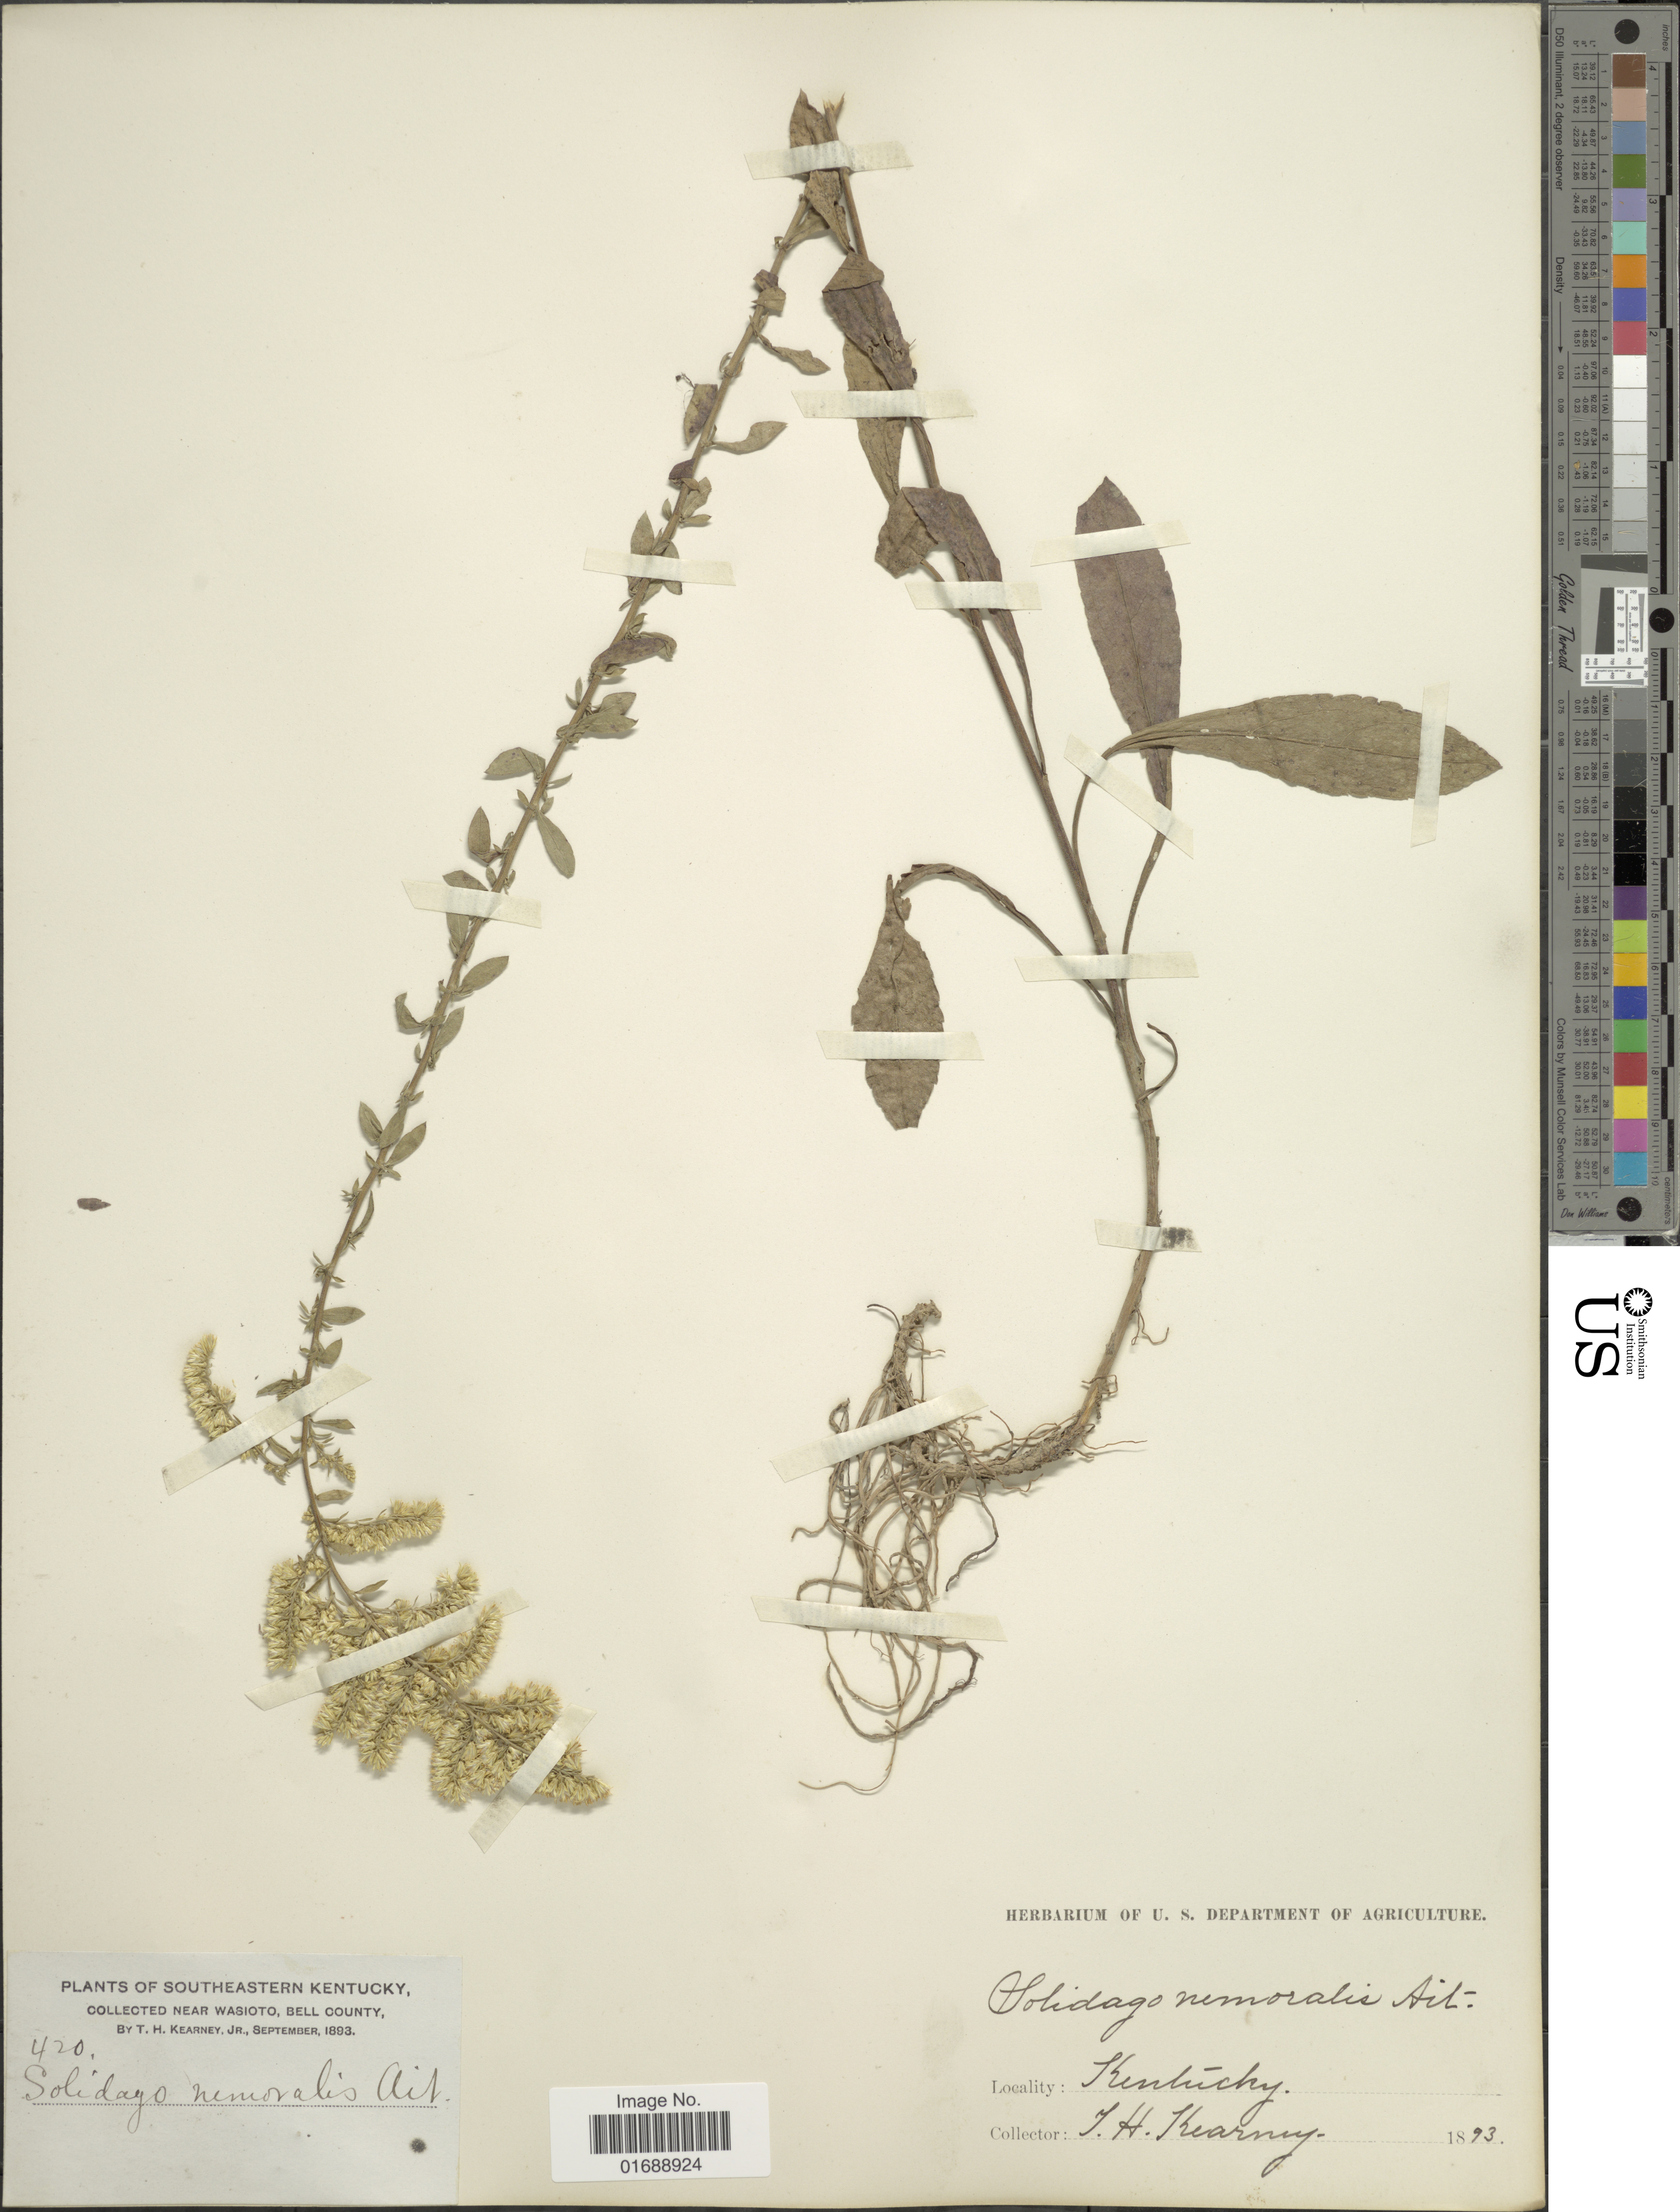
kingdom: Plantae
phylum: Tracheophyta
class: Magnoliopsida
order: Asterales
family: Asteraceae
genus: Solidago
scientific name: Solidago nemoralis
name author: Aiton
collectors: T. H. Kearney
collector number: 420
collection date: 1893-09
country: United States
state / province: Kentucky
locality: Southeastern Kentucky, near Wasioto,Bell County